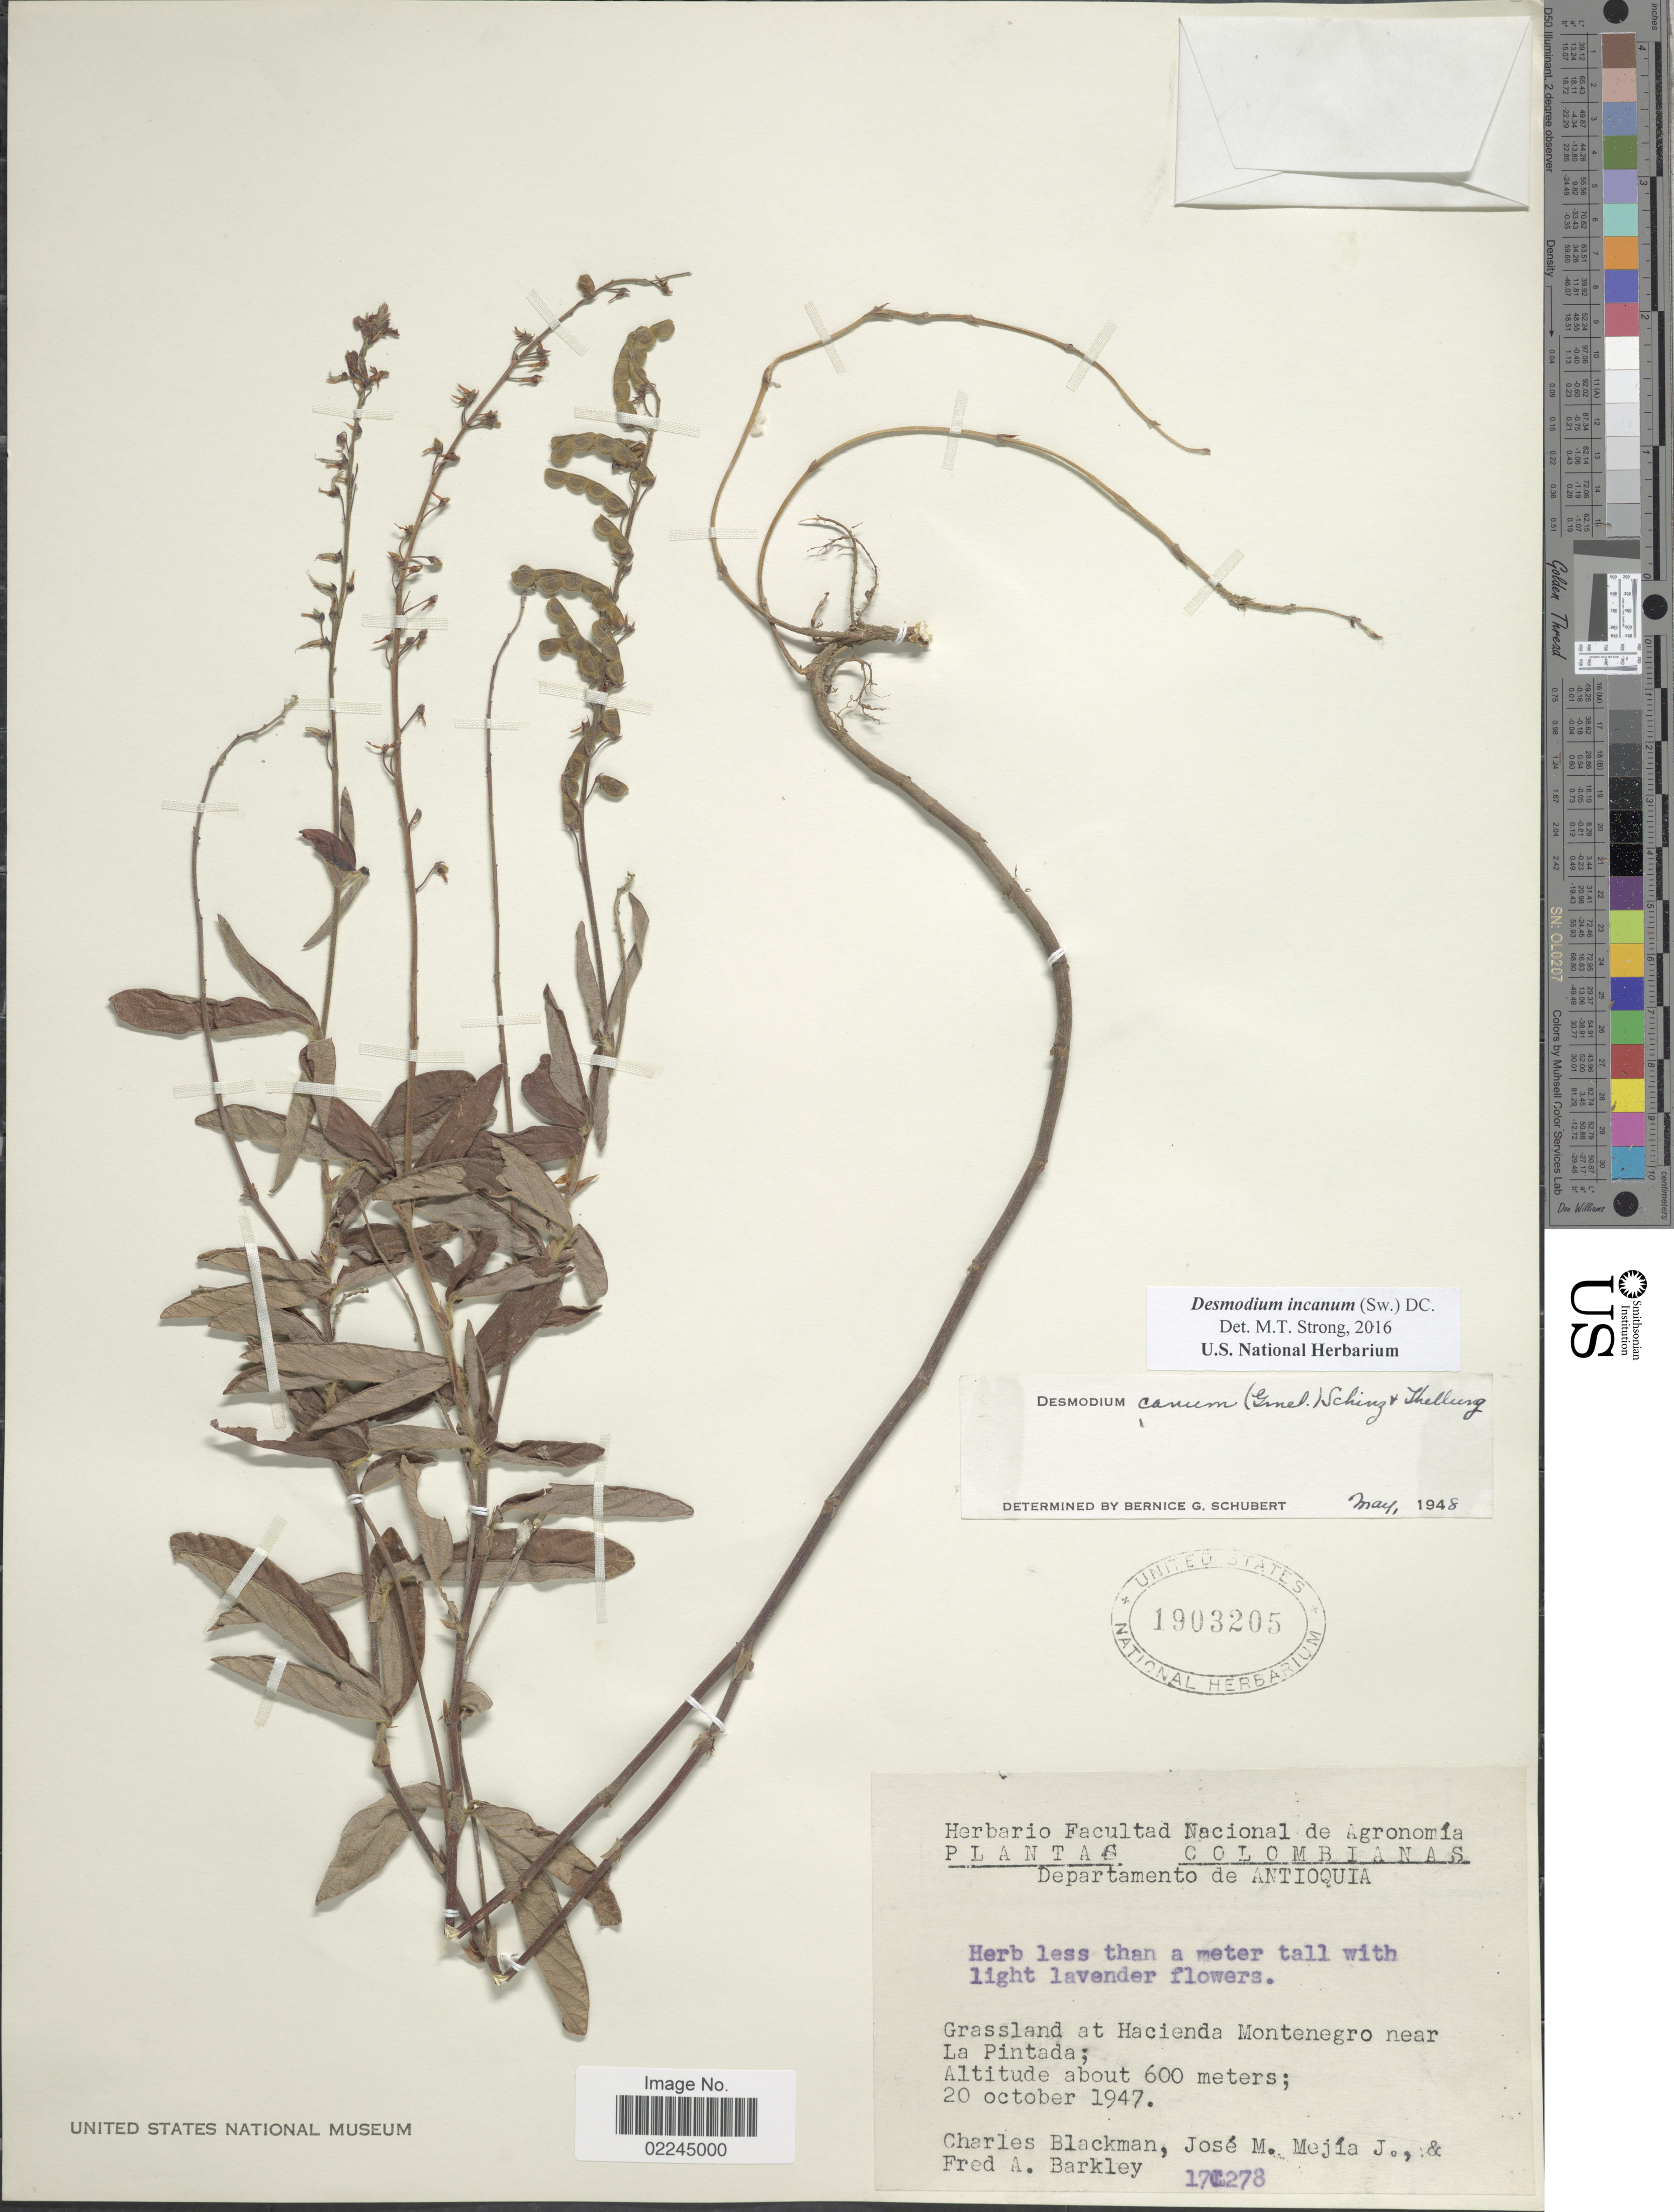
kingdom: Plantae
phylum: Tracheophyta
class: Magnoliopsida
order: Fabales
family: Fabaceae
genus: Desmodium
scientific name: Desmodium incanum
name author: (Sw.) DC.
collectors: C. Blackman, J. M. Mejia Jaramillo & F. A. Barkley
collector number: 17C278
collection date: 1947-10-20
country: Colombia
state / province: Antioquia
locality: Grassland at Hacienda Montenegro near La Pintada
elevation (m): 600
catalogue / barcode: US 1903205